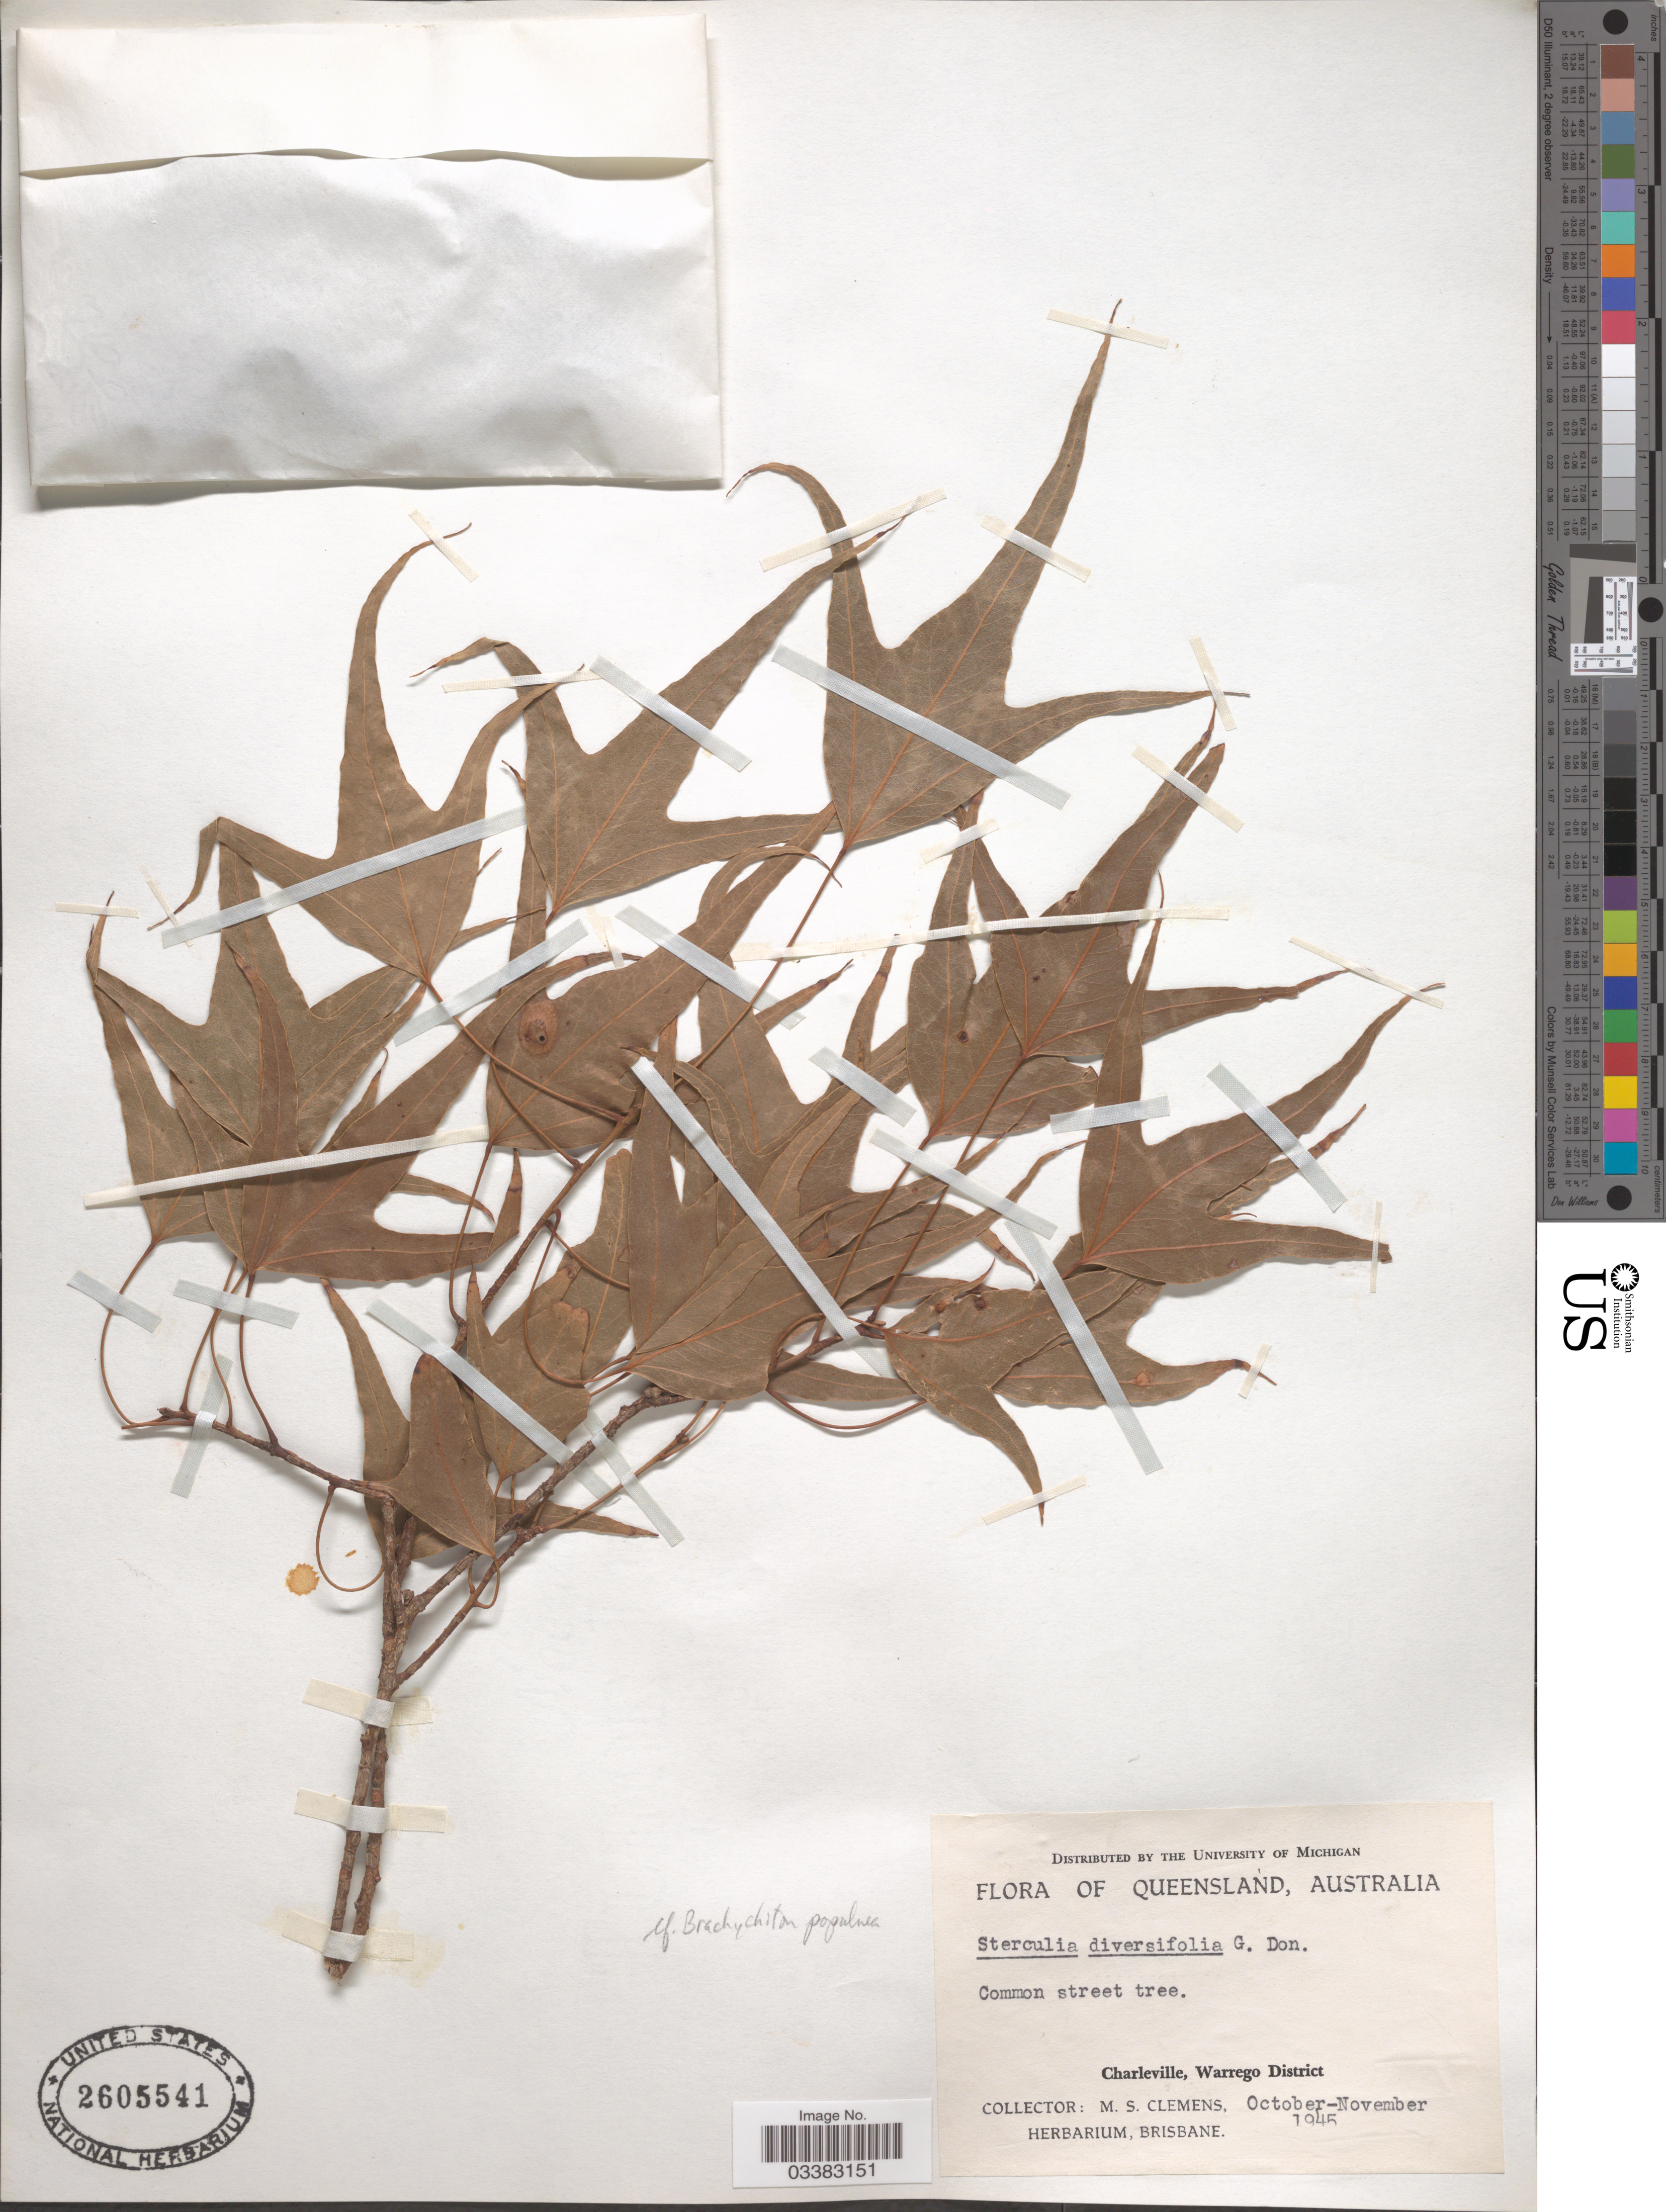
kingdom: Plantae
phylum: Tracheophyta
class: Magnoliopsida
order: Malvales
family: Malvaceae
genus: Brachychiton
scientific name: Brachychiton populneus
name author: (Schott & Endl.) R. Br.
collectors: M. S. Clemens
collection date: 1945-10/1945-11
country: Australia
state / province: Queensland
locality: Charleville, Warrego District.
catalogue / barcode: US 2605541